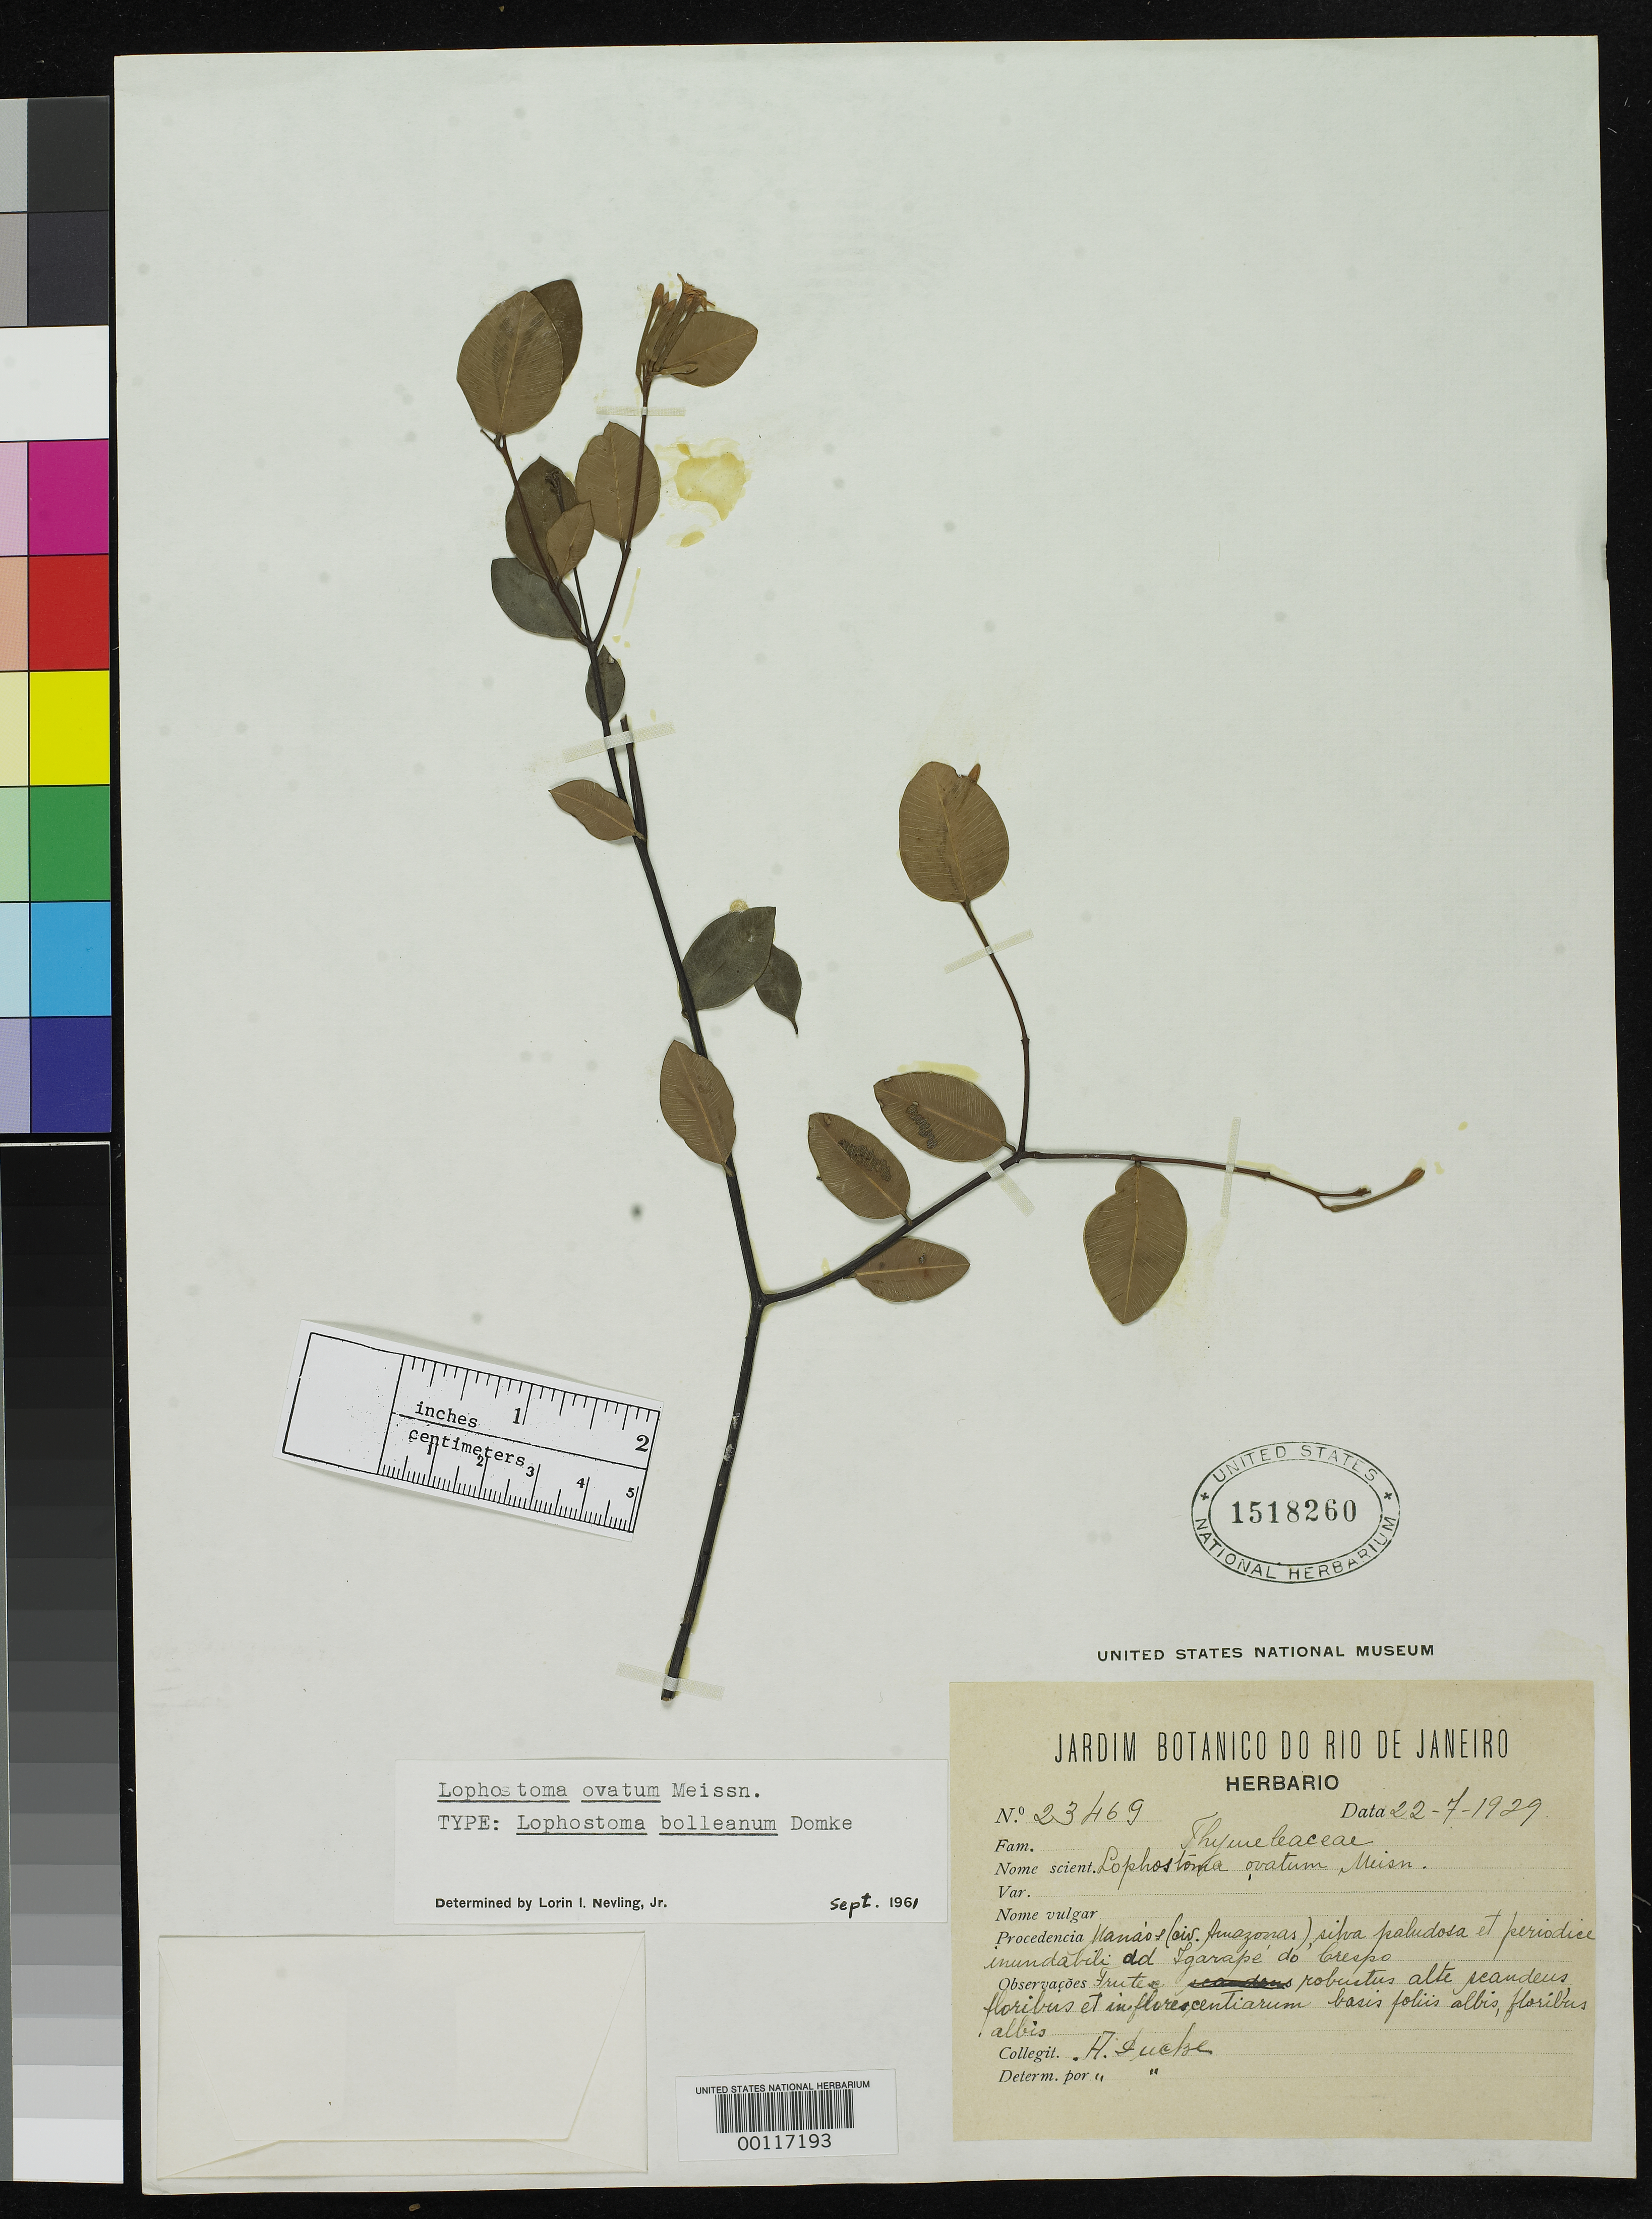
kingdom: Plantae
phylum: Tracheophyta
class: Magnoliopsida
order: Malvales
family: Thymelaeaceae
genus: Lophostoma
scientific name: Lophostoma bolleanum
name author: Domke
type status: Isotype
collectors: A. Ducke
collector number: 23469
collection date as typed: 22 Jul 1929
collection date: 1929-07-22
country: Brazil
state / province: Amazonas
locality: Manaos.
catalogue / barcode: US 1518260